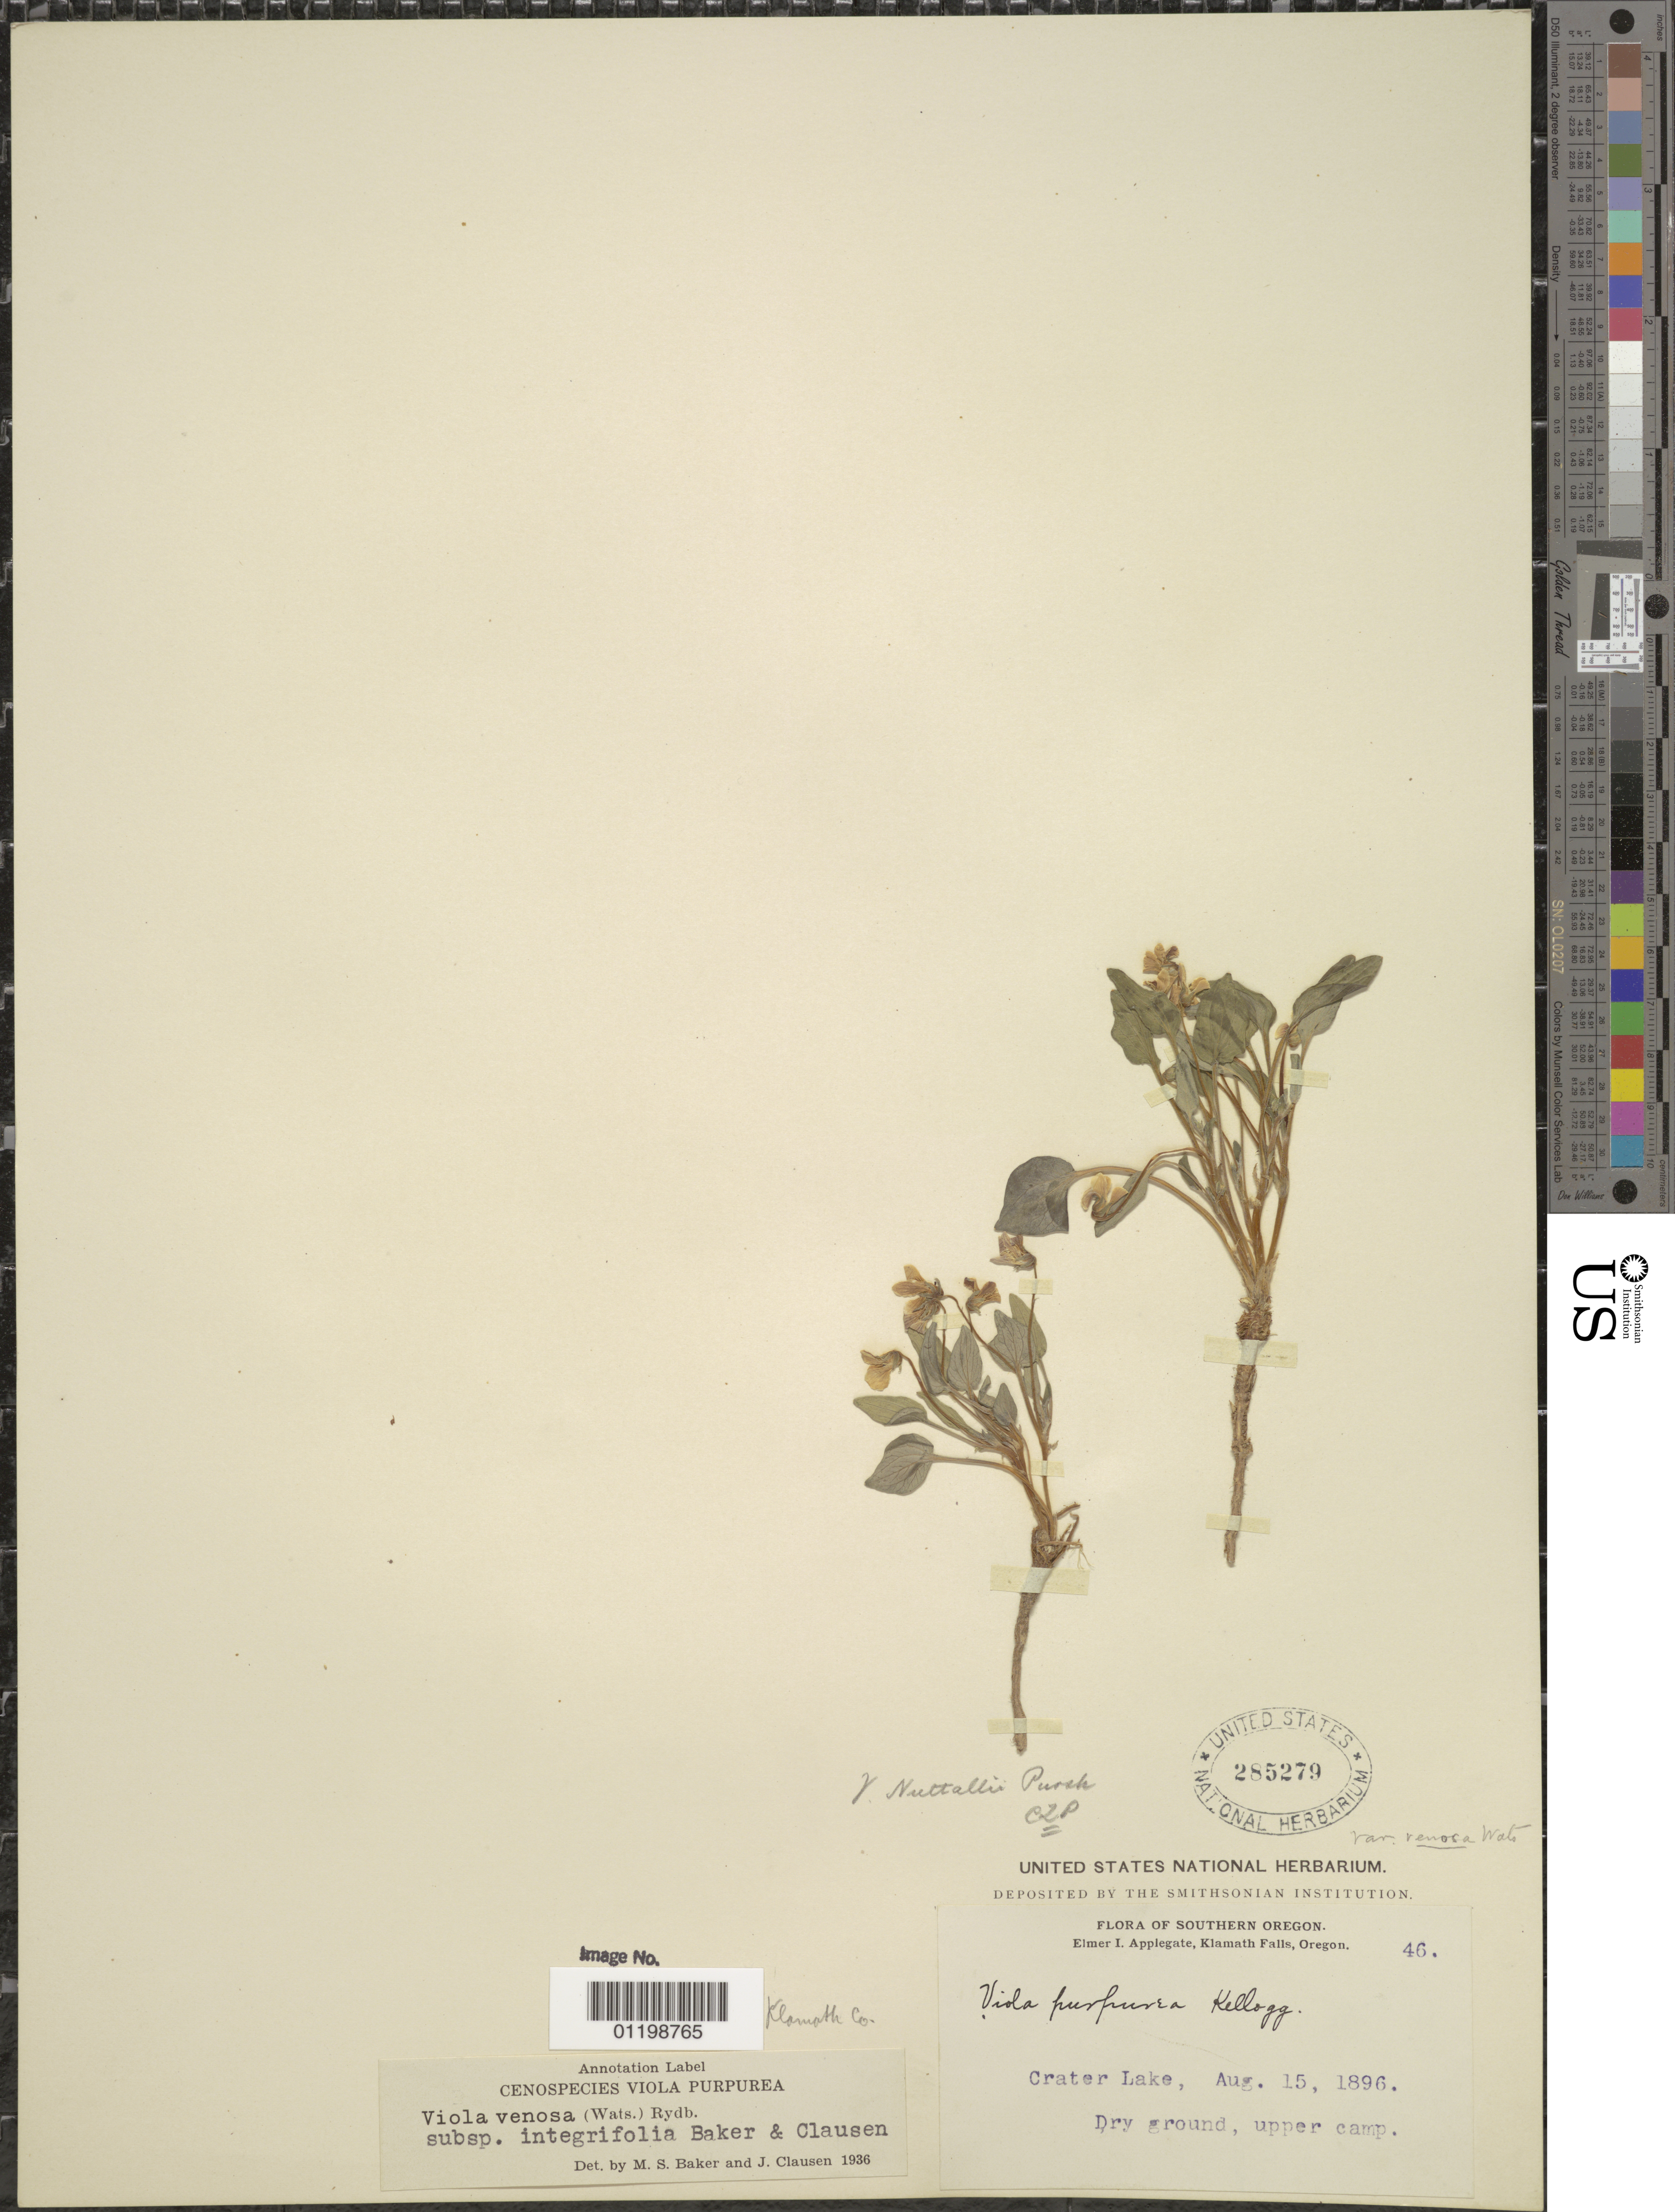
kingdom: Plantae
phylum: Tracheophyta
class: Magnoliopsida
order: Malpighiales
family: Violaceae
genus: Viola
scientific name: Viola venosa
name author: (S. Watson) Rydb.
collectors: E. I. Applegate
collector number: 46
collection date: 1896-08-15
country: United States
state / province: Oregon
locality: Klamath Falls, Crater Lake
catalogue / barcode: US 285279